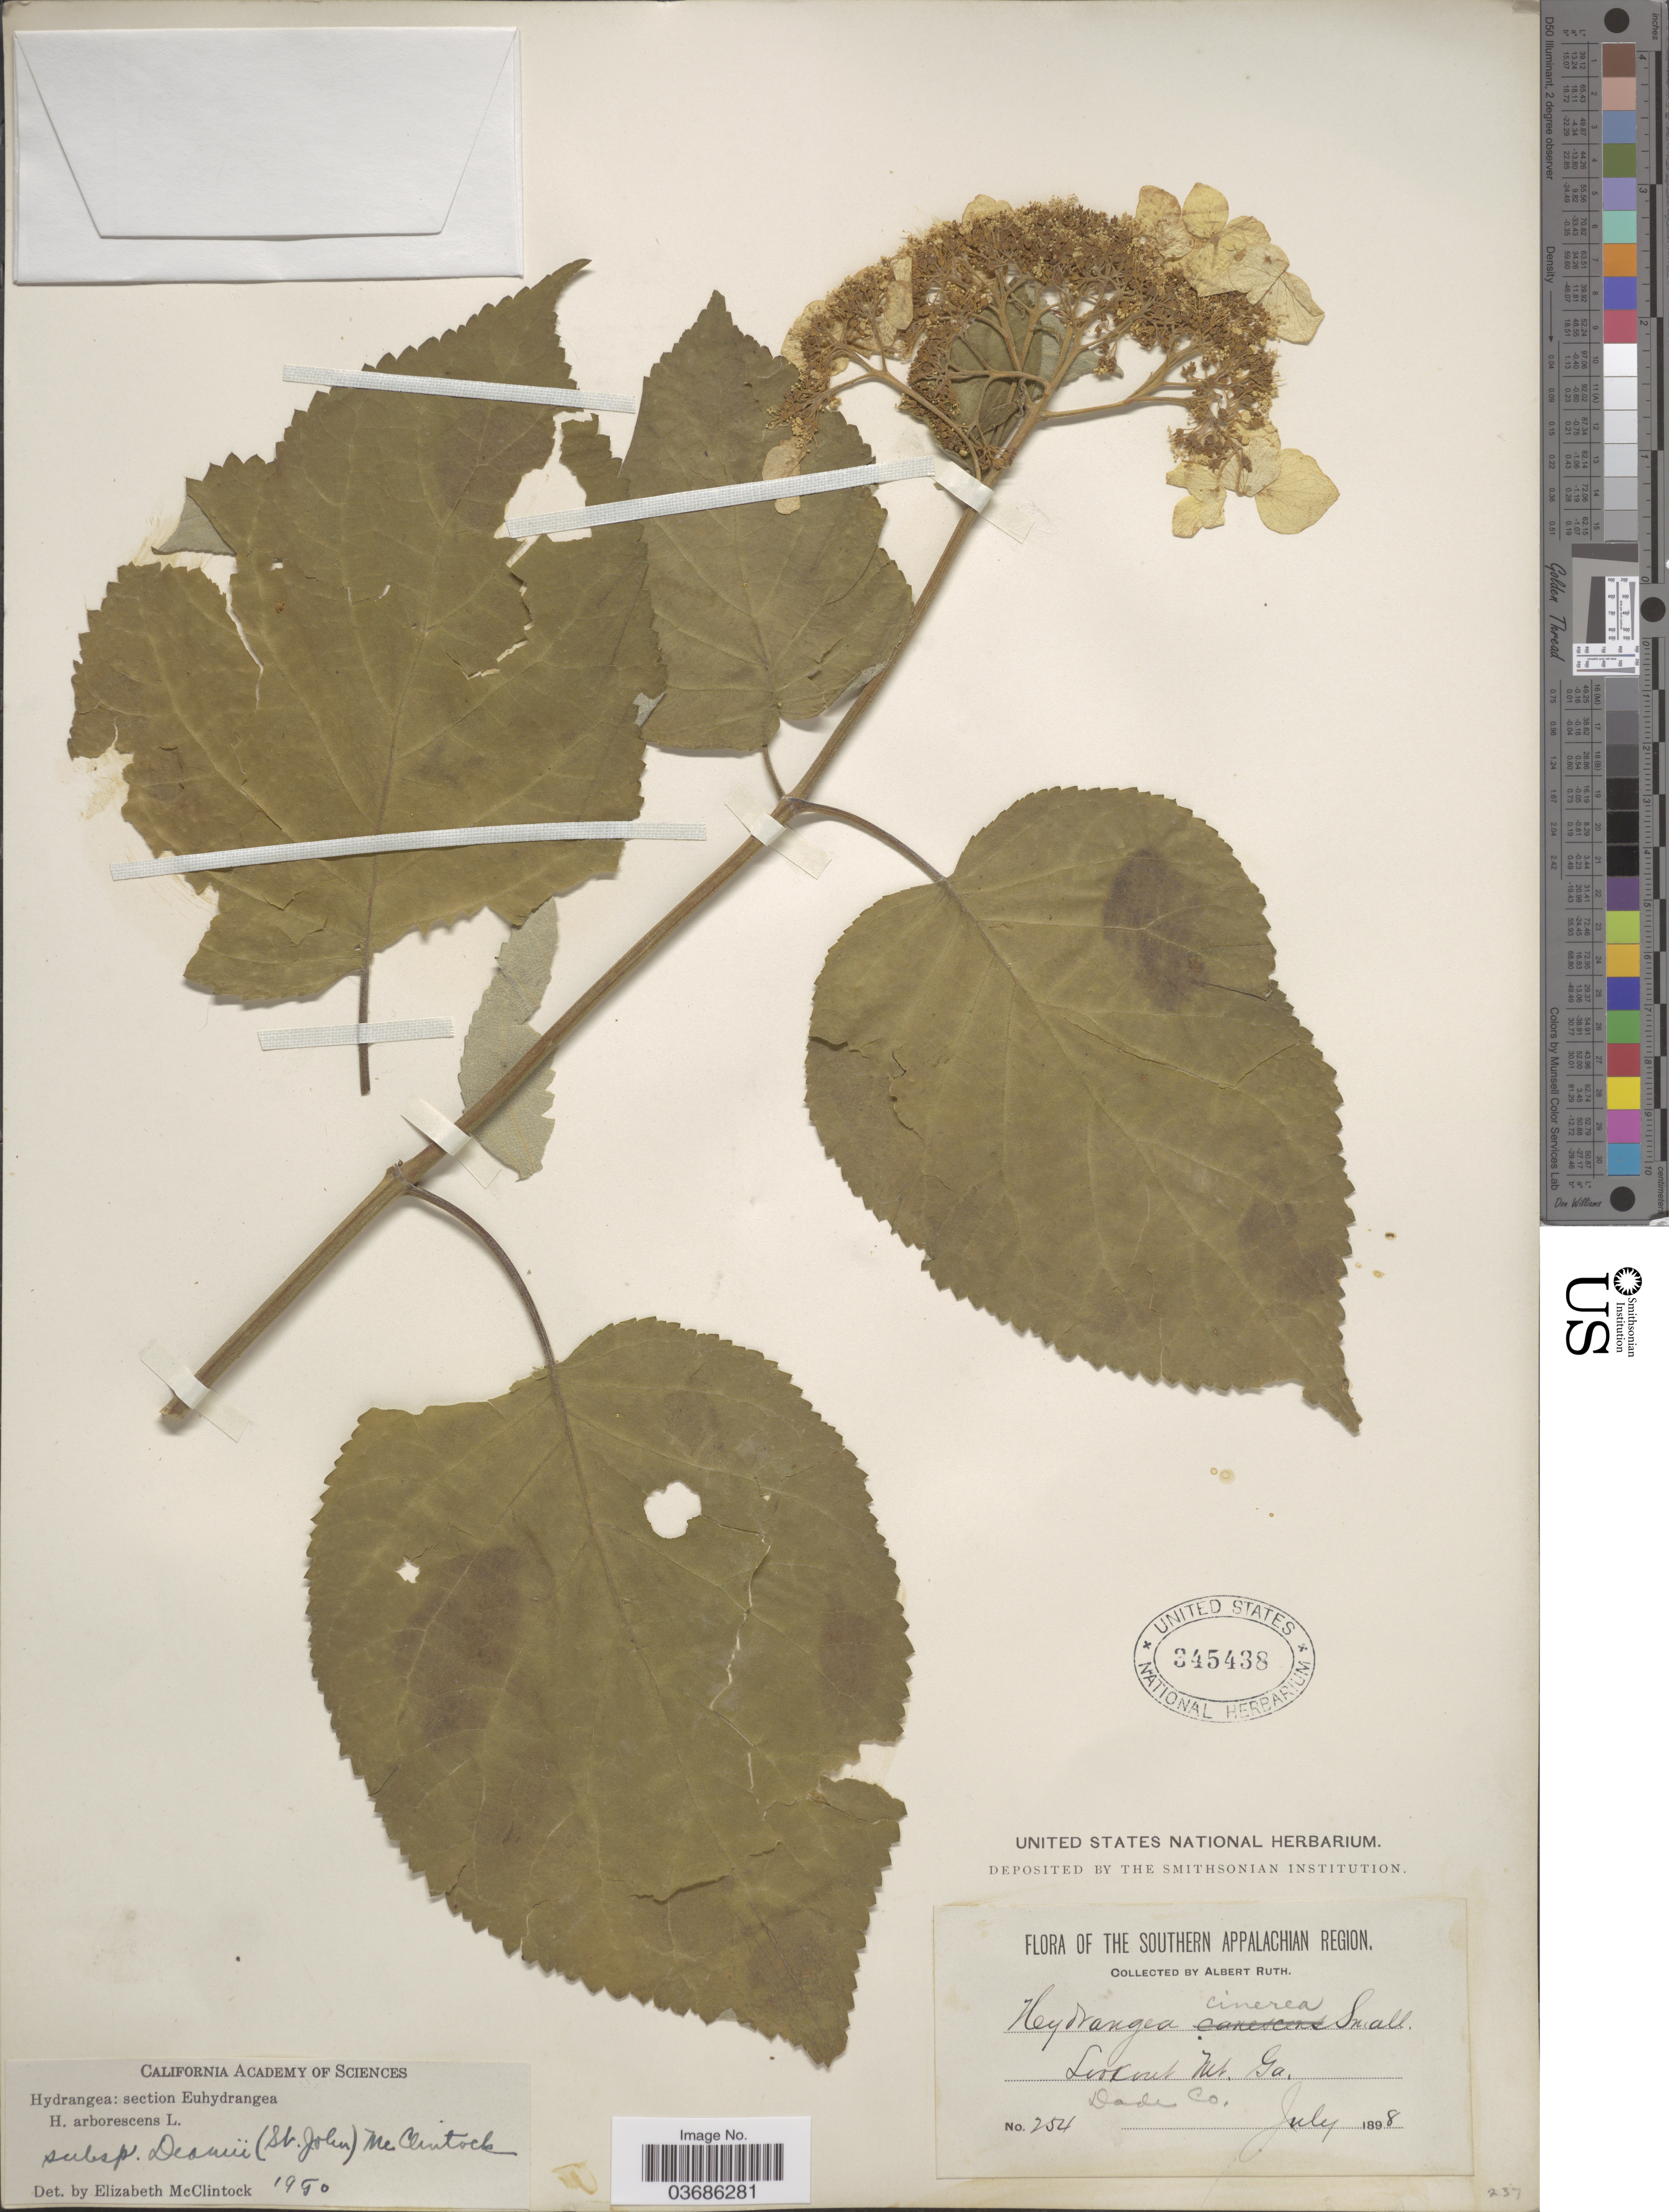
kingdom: Plantae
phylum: Tracheophyta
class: Magnoliopsida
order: Cornales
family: Hydrangeaceae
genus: Hydrangea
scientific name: Hydrangea arborescens var. deamii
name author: H. St. John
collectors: A. Ruth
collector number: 254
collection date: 1898-07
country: United States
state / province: Georgia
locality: The Southern Appalachian Region. Lookout Mt. Dade Co.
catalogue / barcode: US 345438